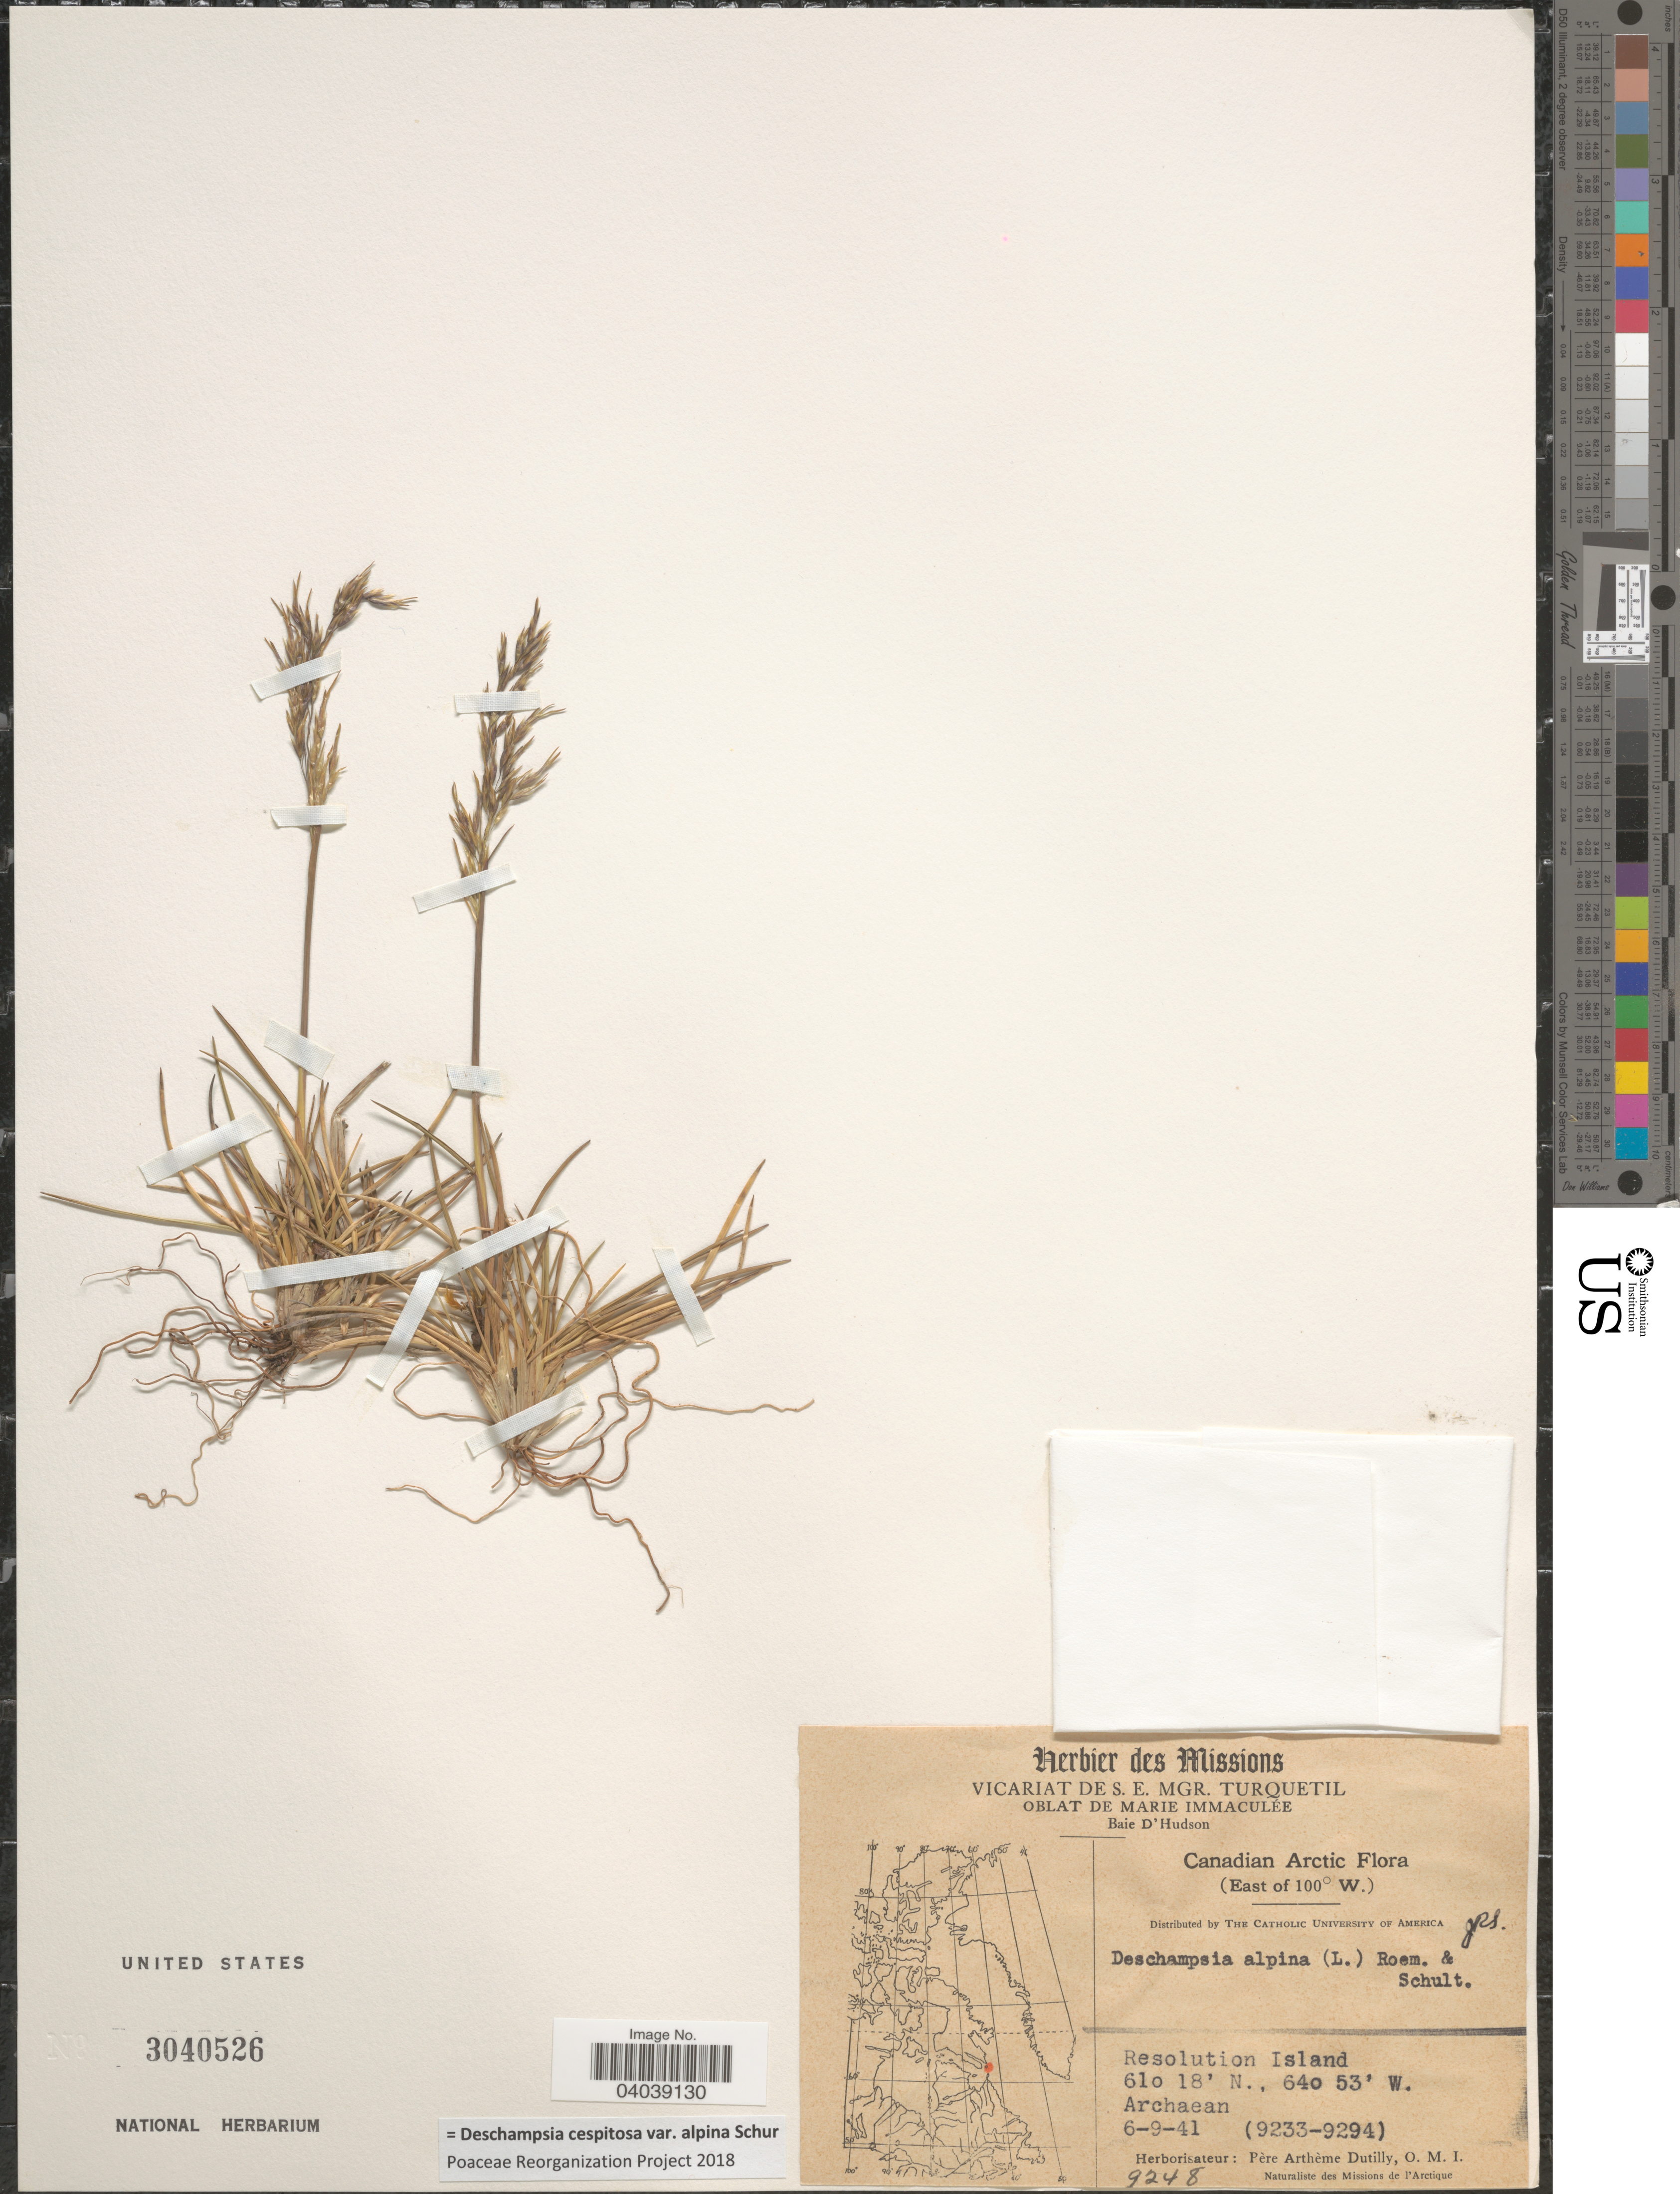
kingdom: Plantae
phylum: Tracheophyta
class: Liliopsida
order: Poales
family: Poaceae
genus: Deschampsia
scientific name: Deschampsia cespitosa var. alpina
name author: Vasey ex W.J. Beal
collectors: P. Dutilly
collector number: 9248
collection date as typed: Transcribed d/m/y: 6/9/41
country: Canada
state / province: Nunavut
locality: Canadian Arctic. (East of 100º W.). Resolution Island. Archaean.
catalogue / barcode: US 3040526